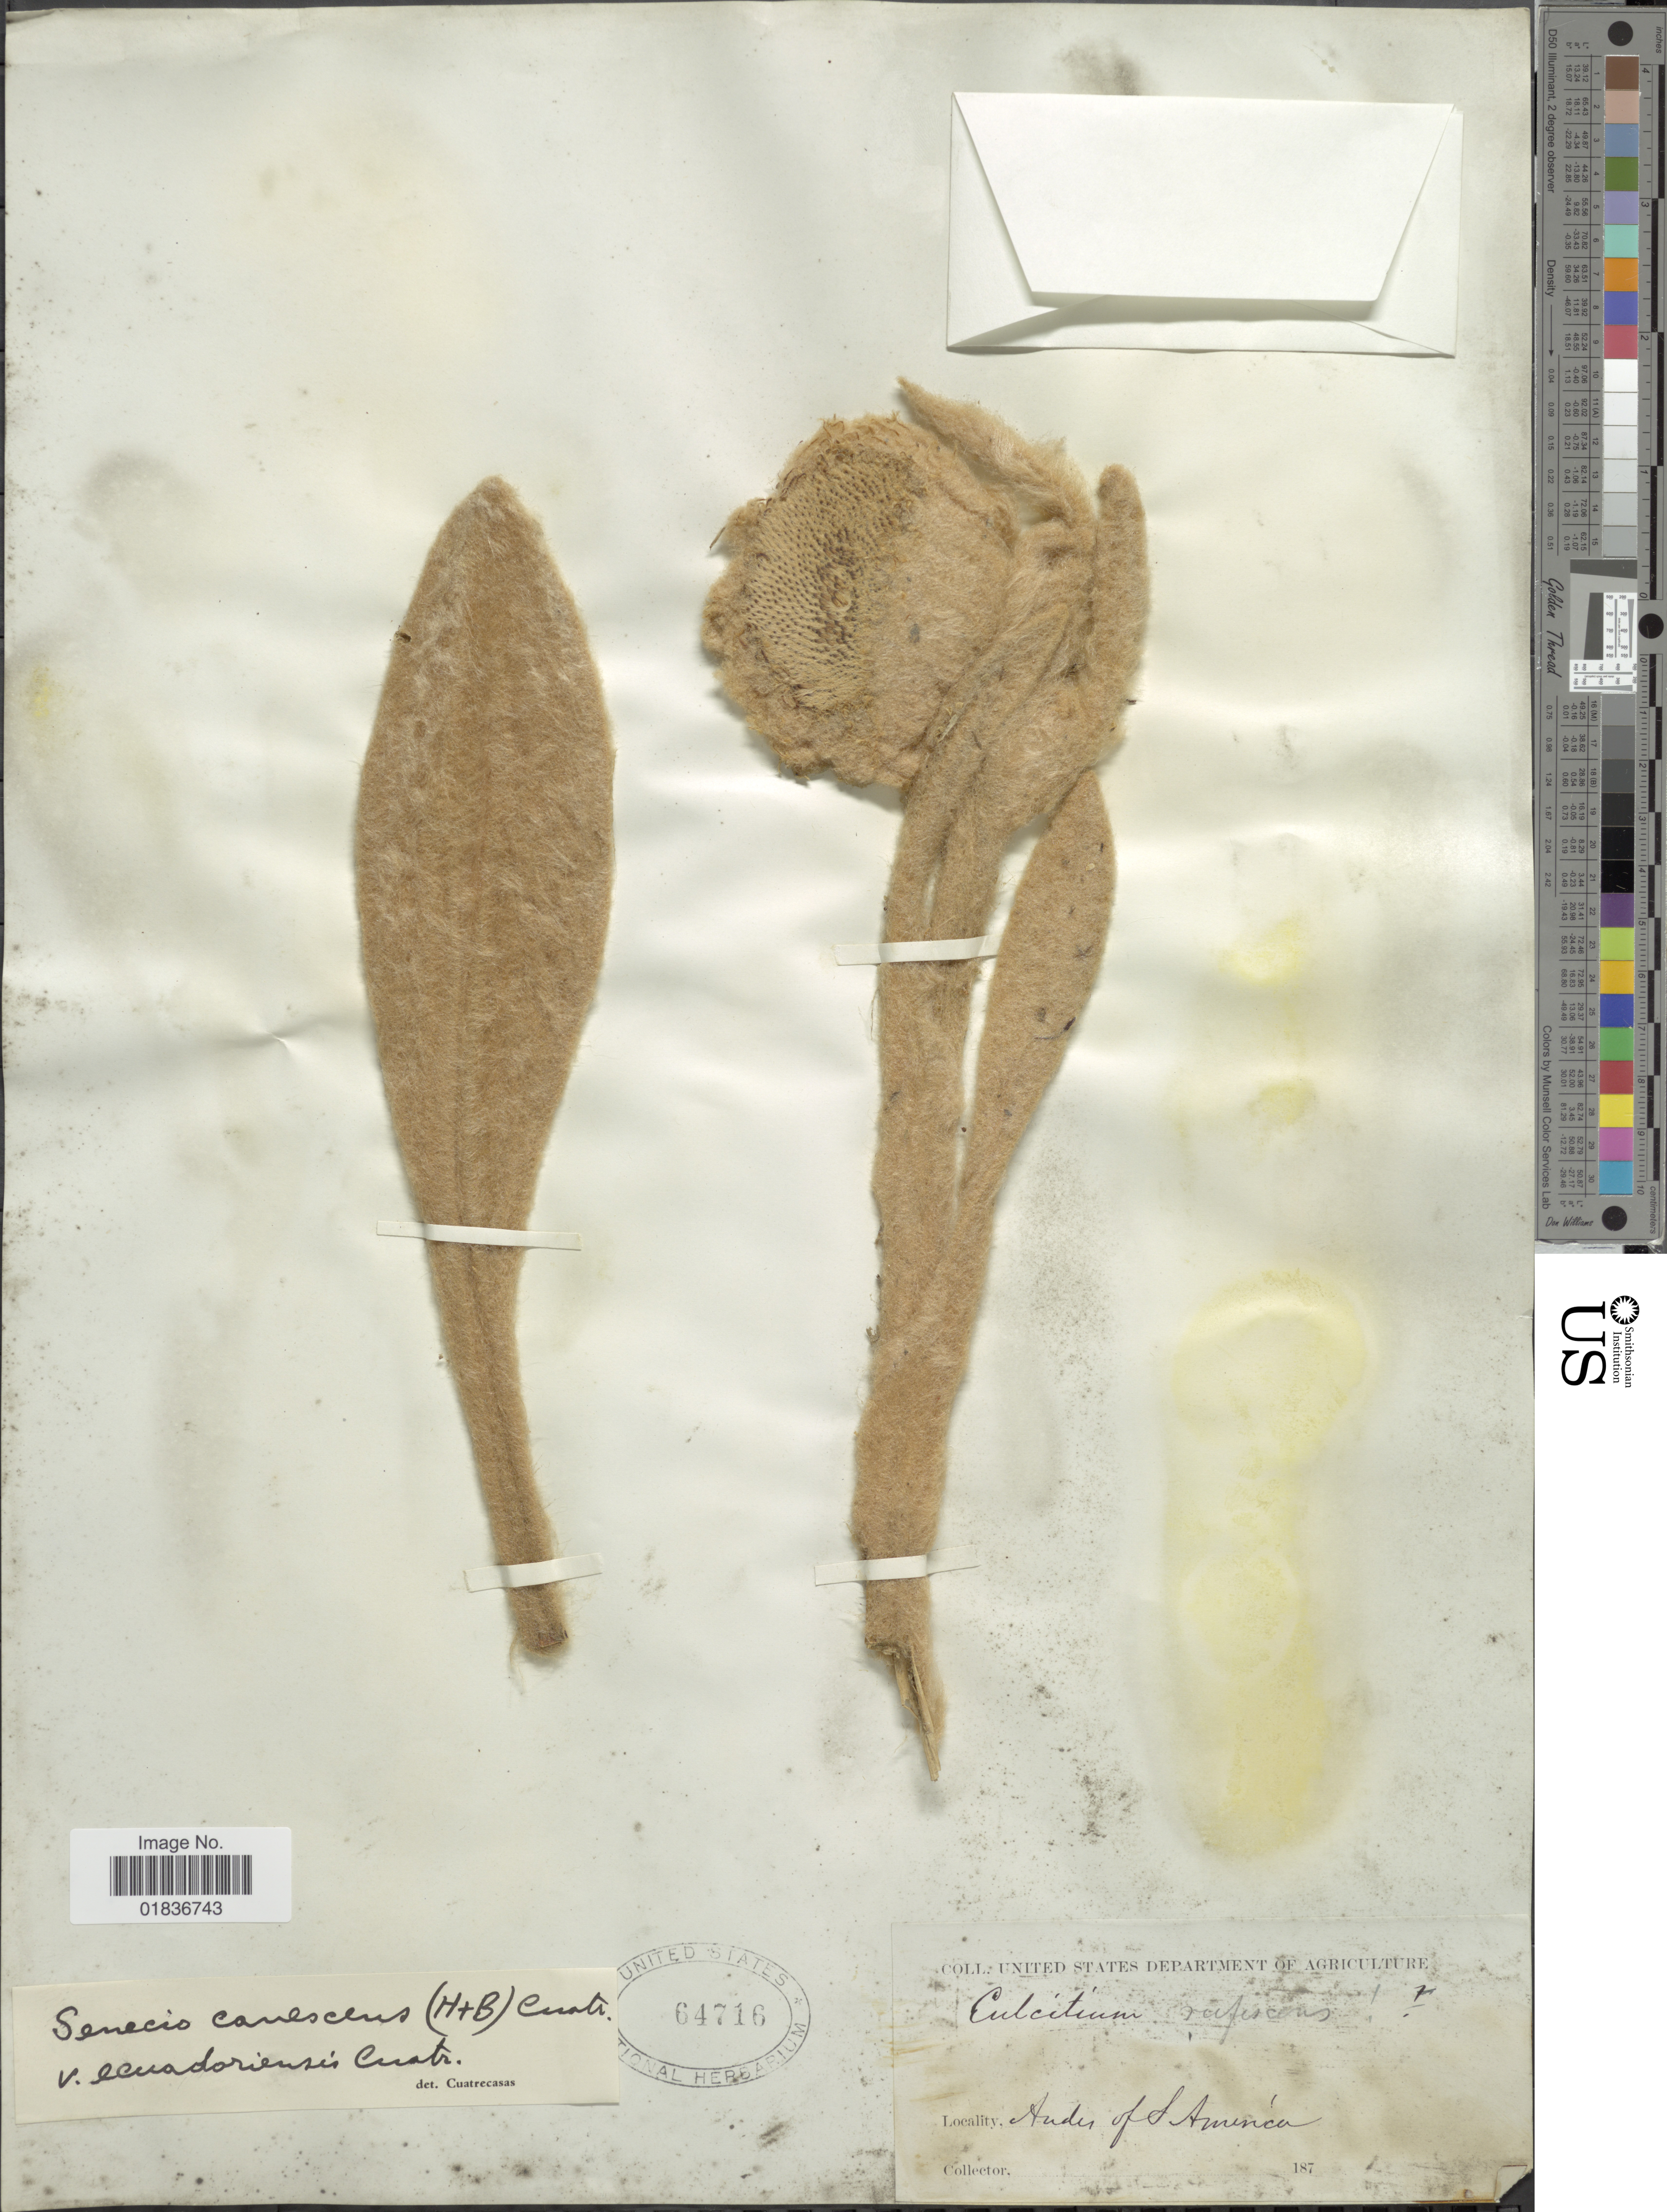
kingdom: Plantae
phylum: Tracheophyta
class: Magnoliopsida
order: Asterales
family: Asteraceae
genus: Senecio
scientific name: Senecio canescens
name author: (Bonpl.) Cuatrec.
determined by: Salomon, Luciana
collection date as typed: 187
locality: Andes of S. America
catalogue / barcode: US 64716